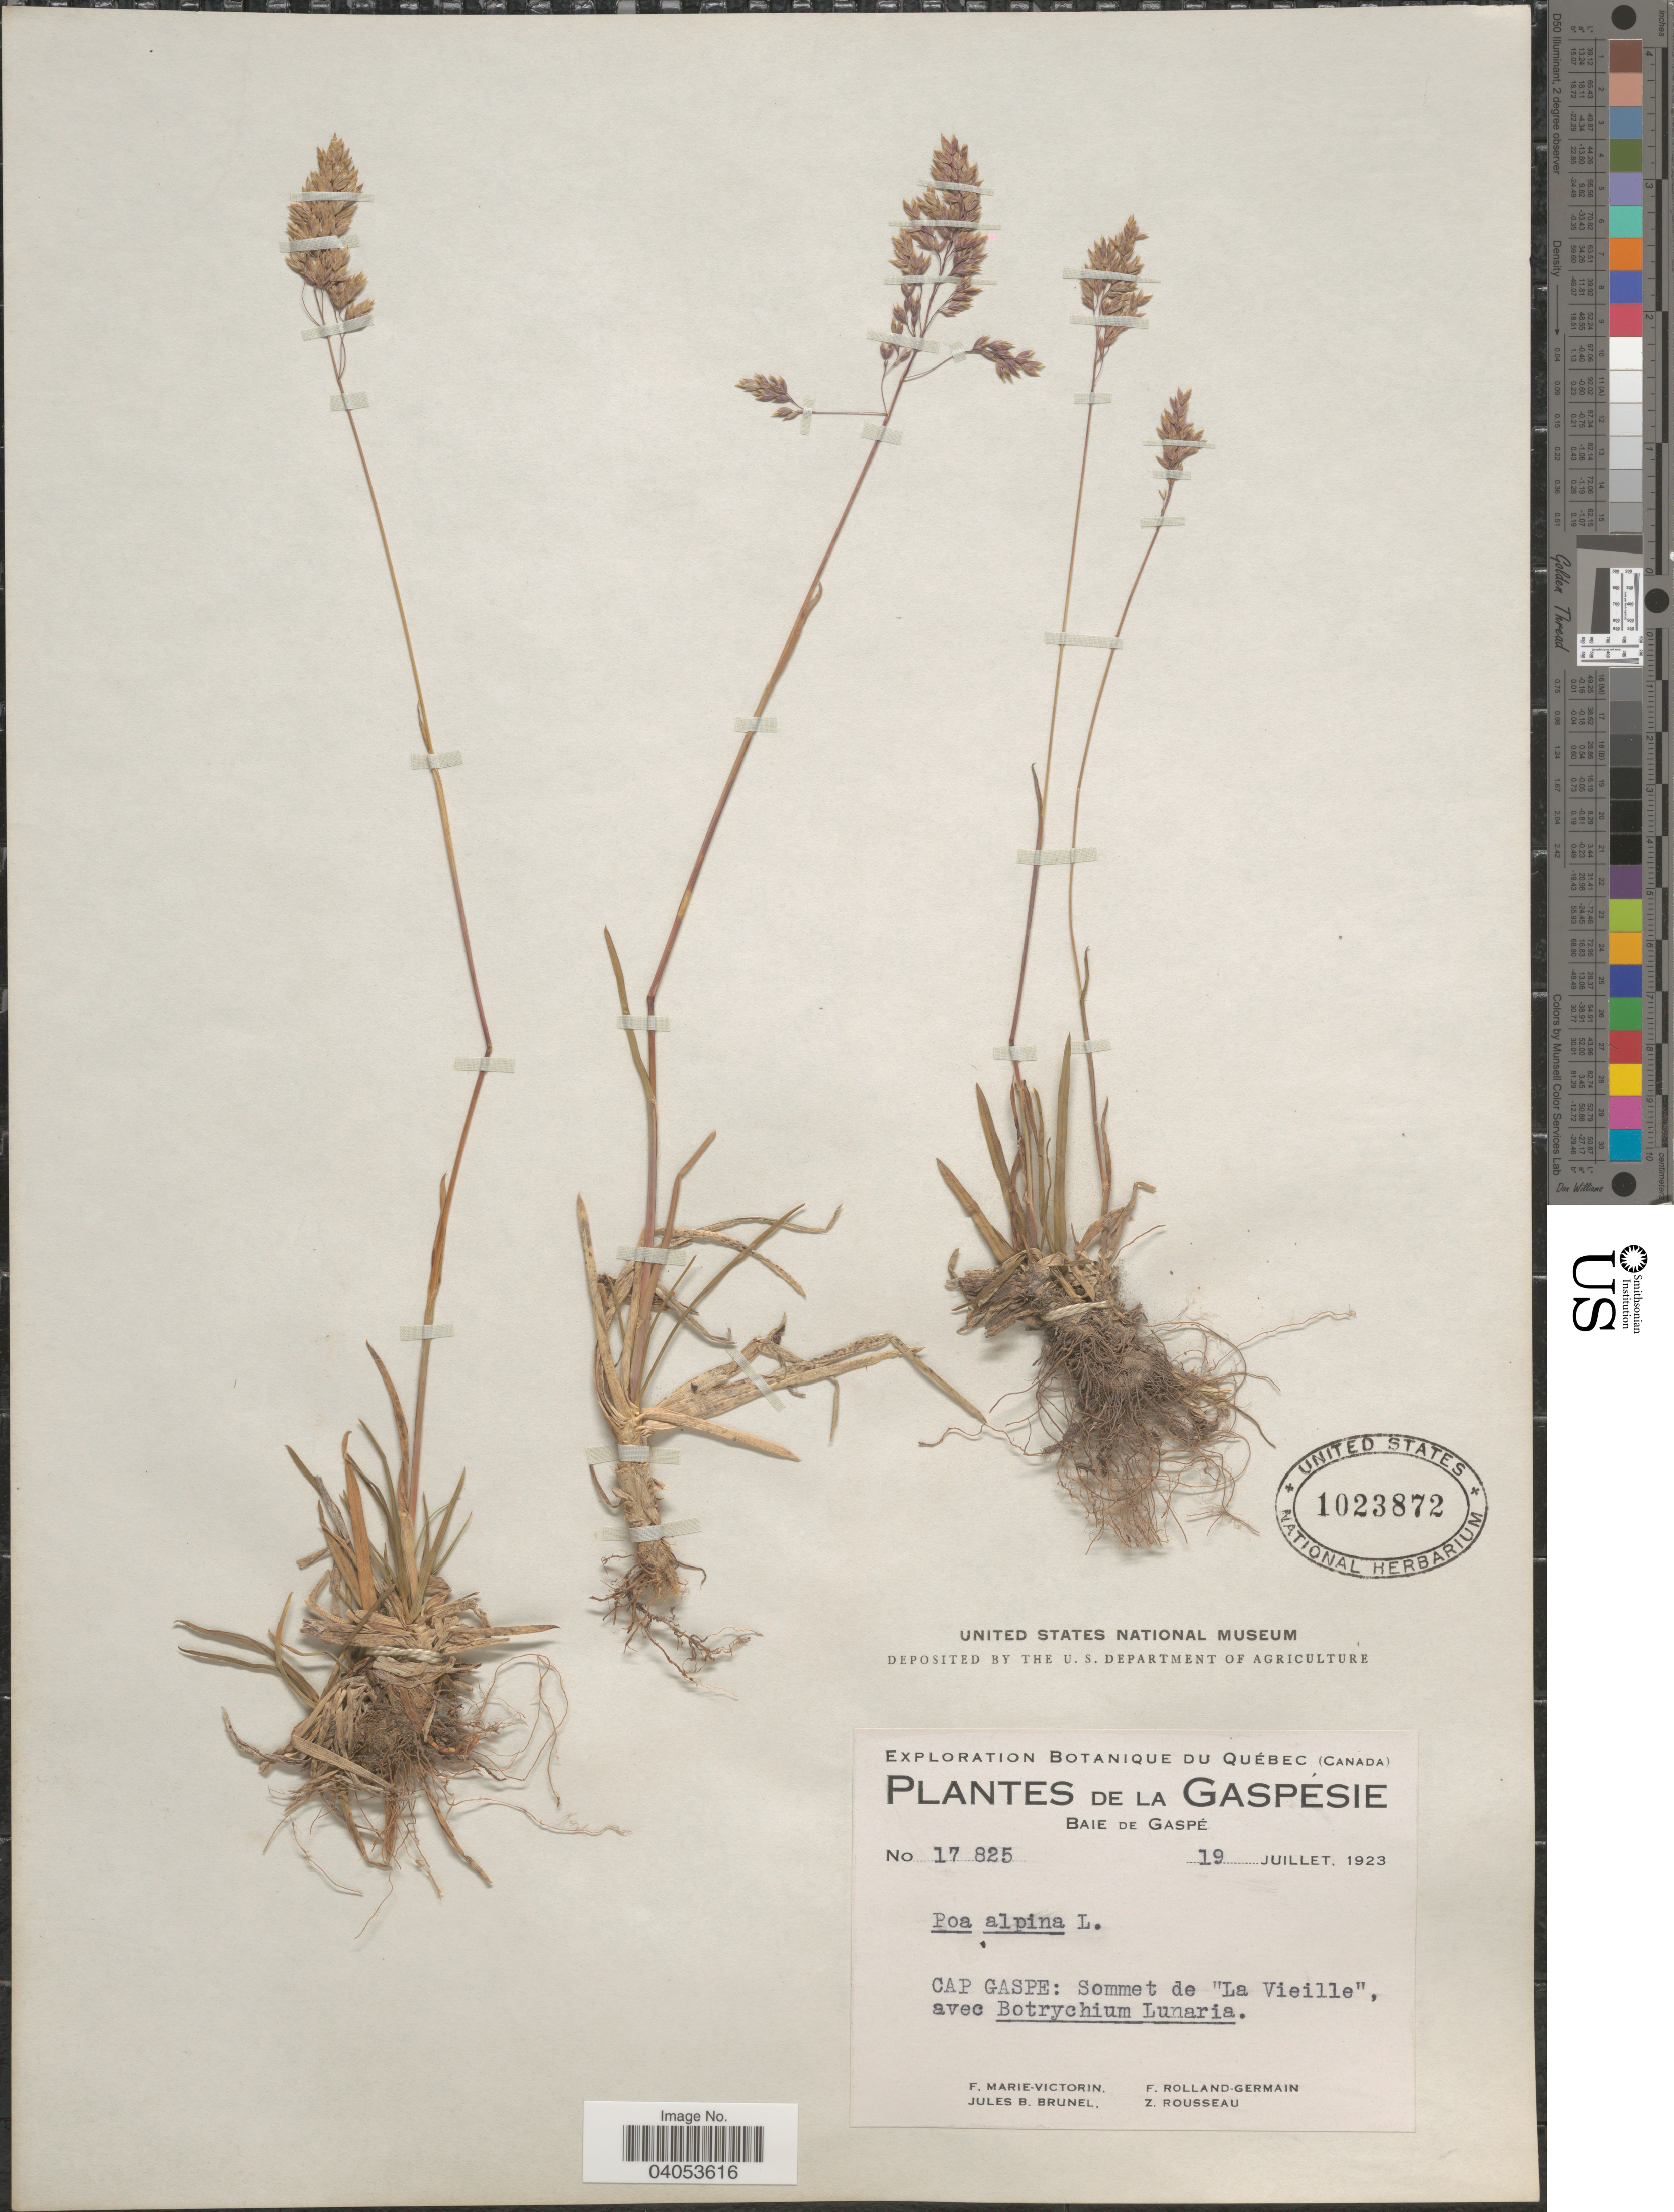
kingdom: Plantae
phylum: Tracheophyta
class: Liliopsida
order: Poales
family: Poaceae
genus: Poa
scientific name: Poa alpina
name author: L.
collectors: F. Marie-Victorin, Rolland-Germain, J. Brunel & Z. Rousseau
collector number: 17825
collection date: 1923-07-19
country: Canada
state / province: Quebec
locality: La Gaspésie. Baie de Gaspé. Cap Gaspé: Sommet de "La Vieille".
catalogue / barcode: US 1023872